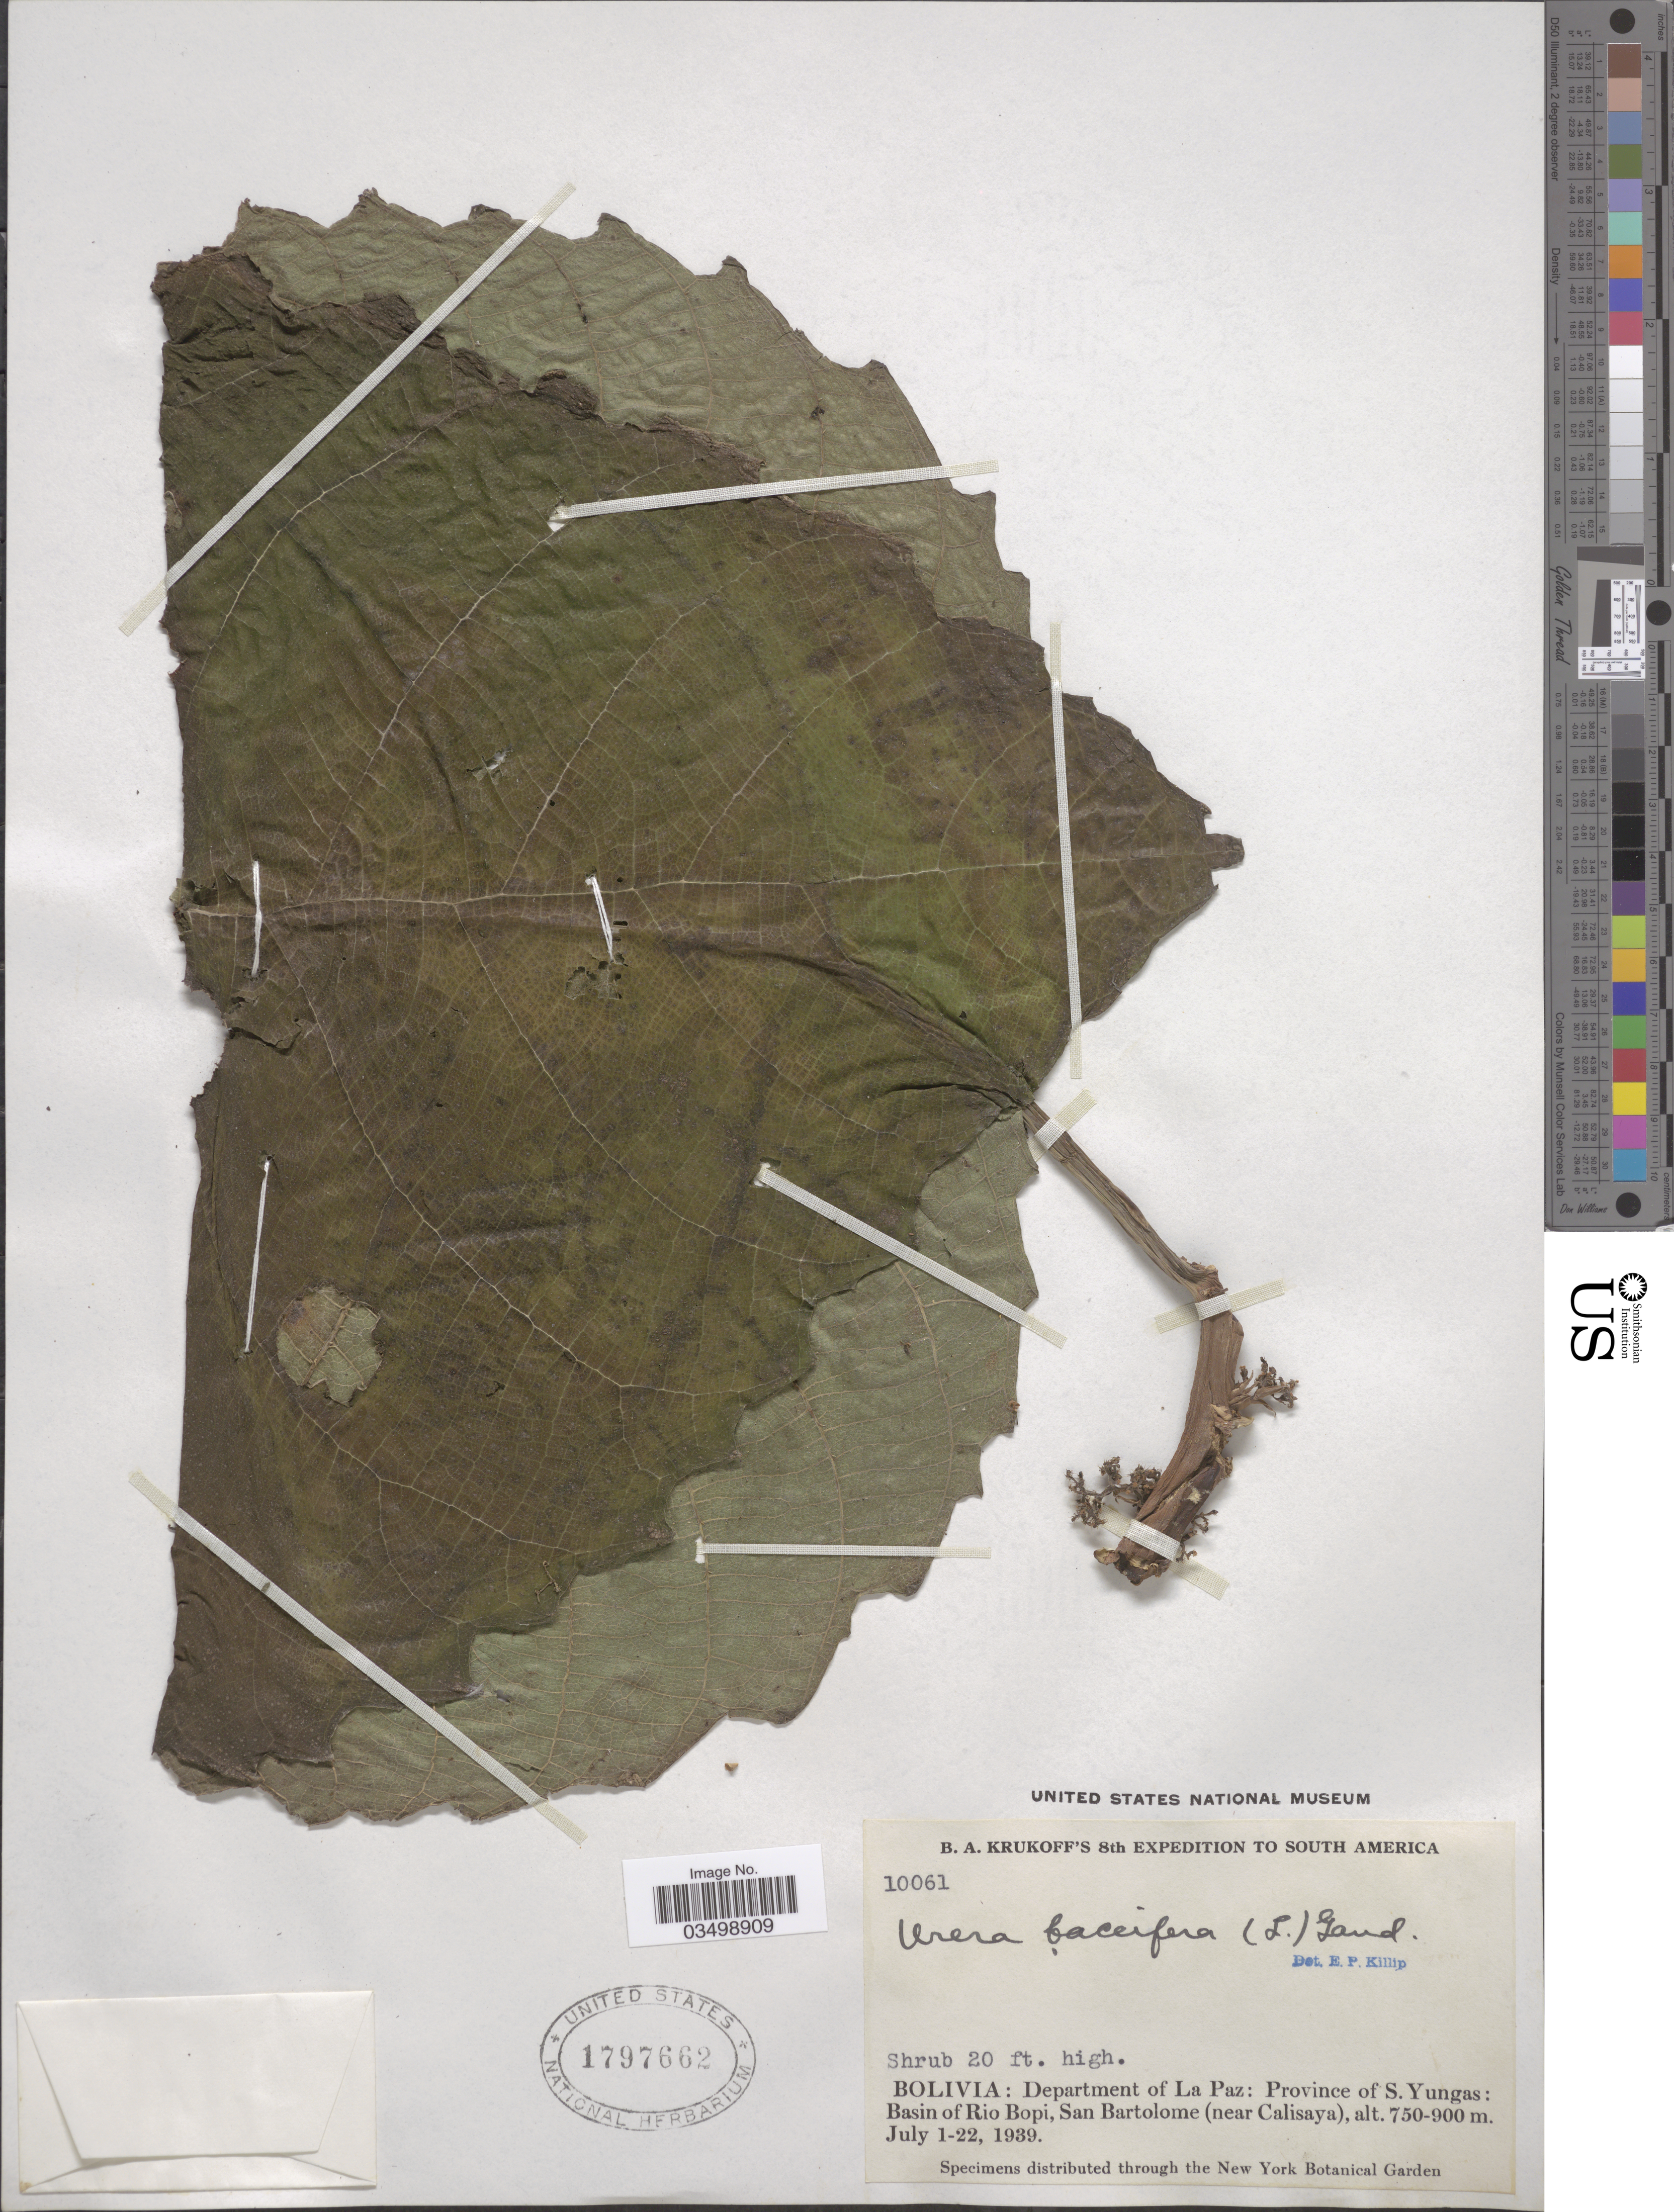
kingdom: Plantae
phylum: Tracheophyta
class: Magnoliopsida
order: Rosales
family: Urticaceae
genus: Urera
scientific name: Urera baccifera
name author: (L.) Gaudich. ex Wedd.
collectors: B. A. Krukoff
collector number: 10061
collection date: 1939-07-01/1939-07-22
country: Bolivia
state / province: La Paz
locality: Department of La Paz: Province of S. Yungas: Basin of Rio Bopi, San Bartolome (near Calisaya).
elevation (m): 750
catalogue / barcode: US 1797662